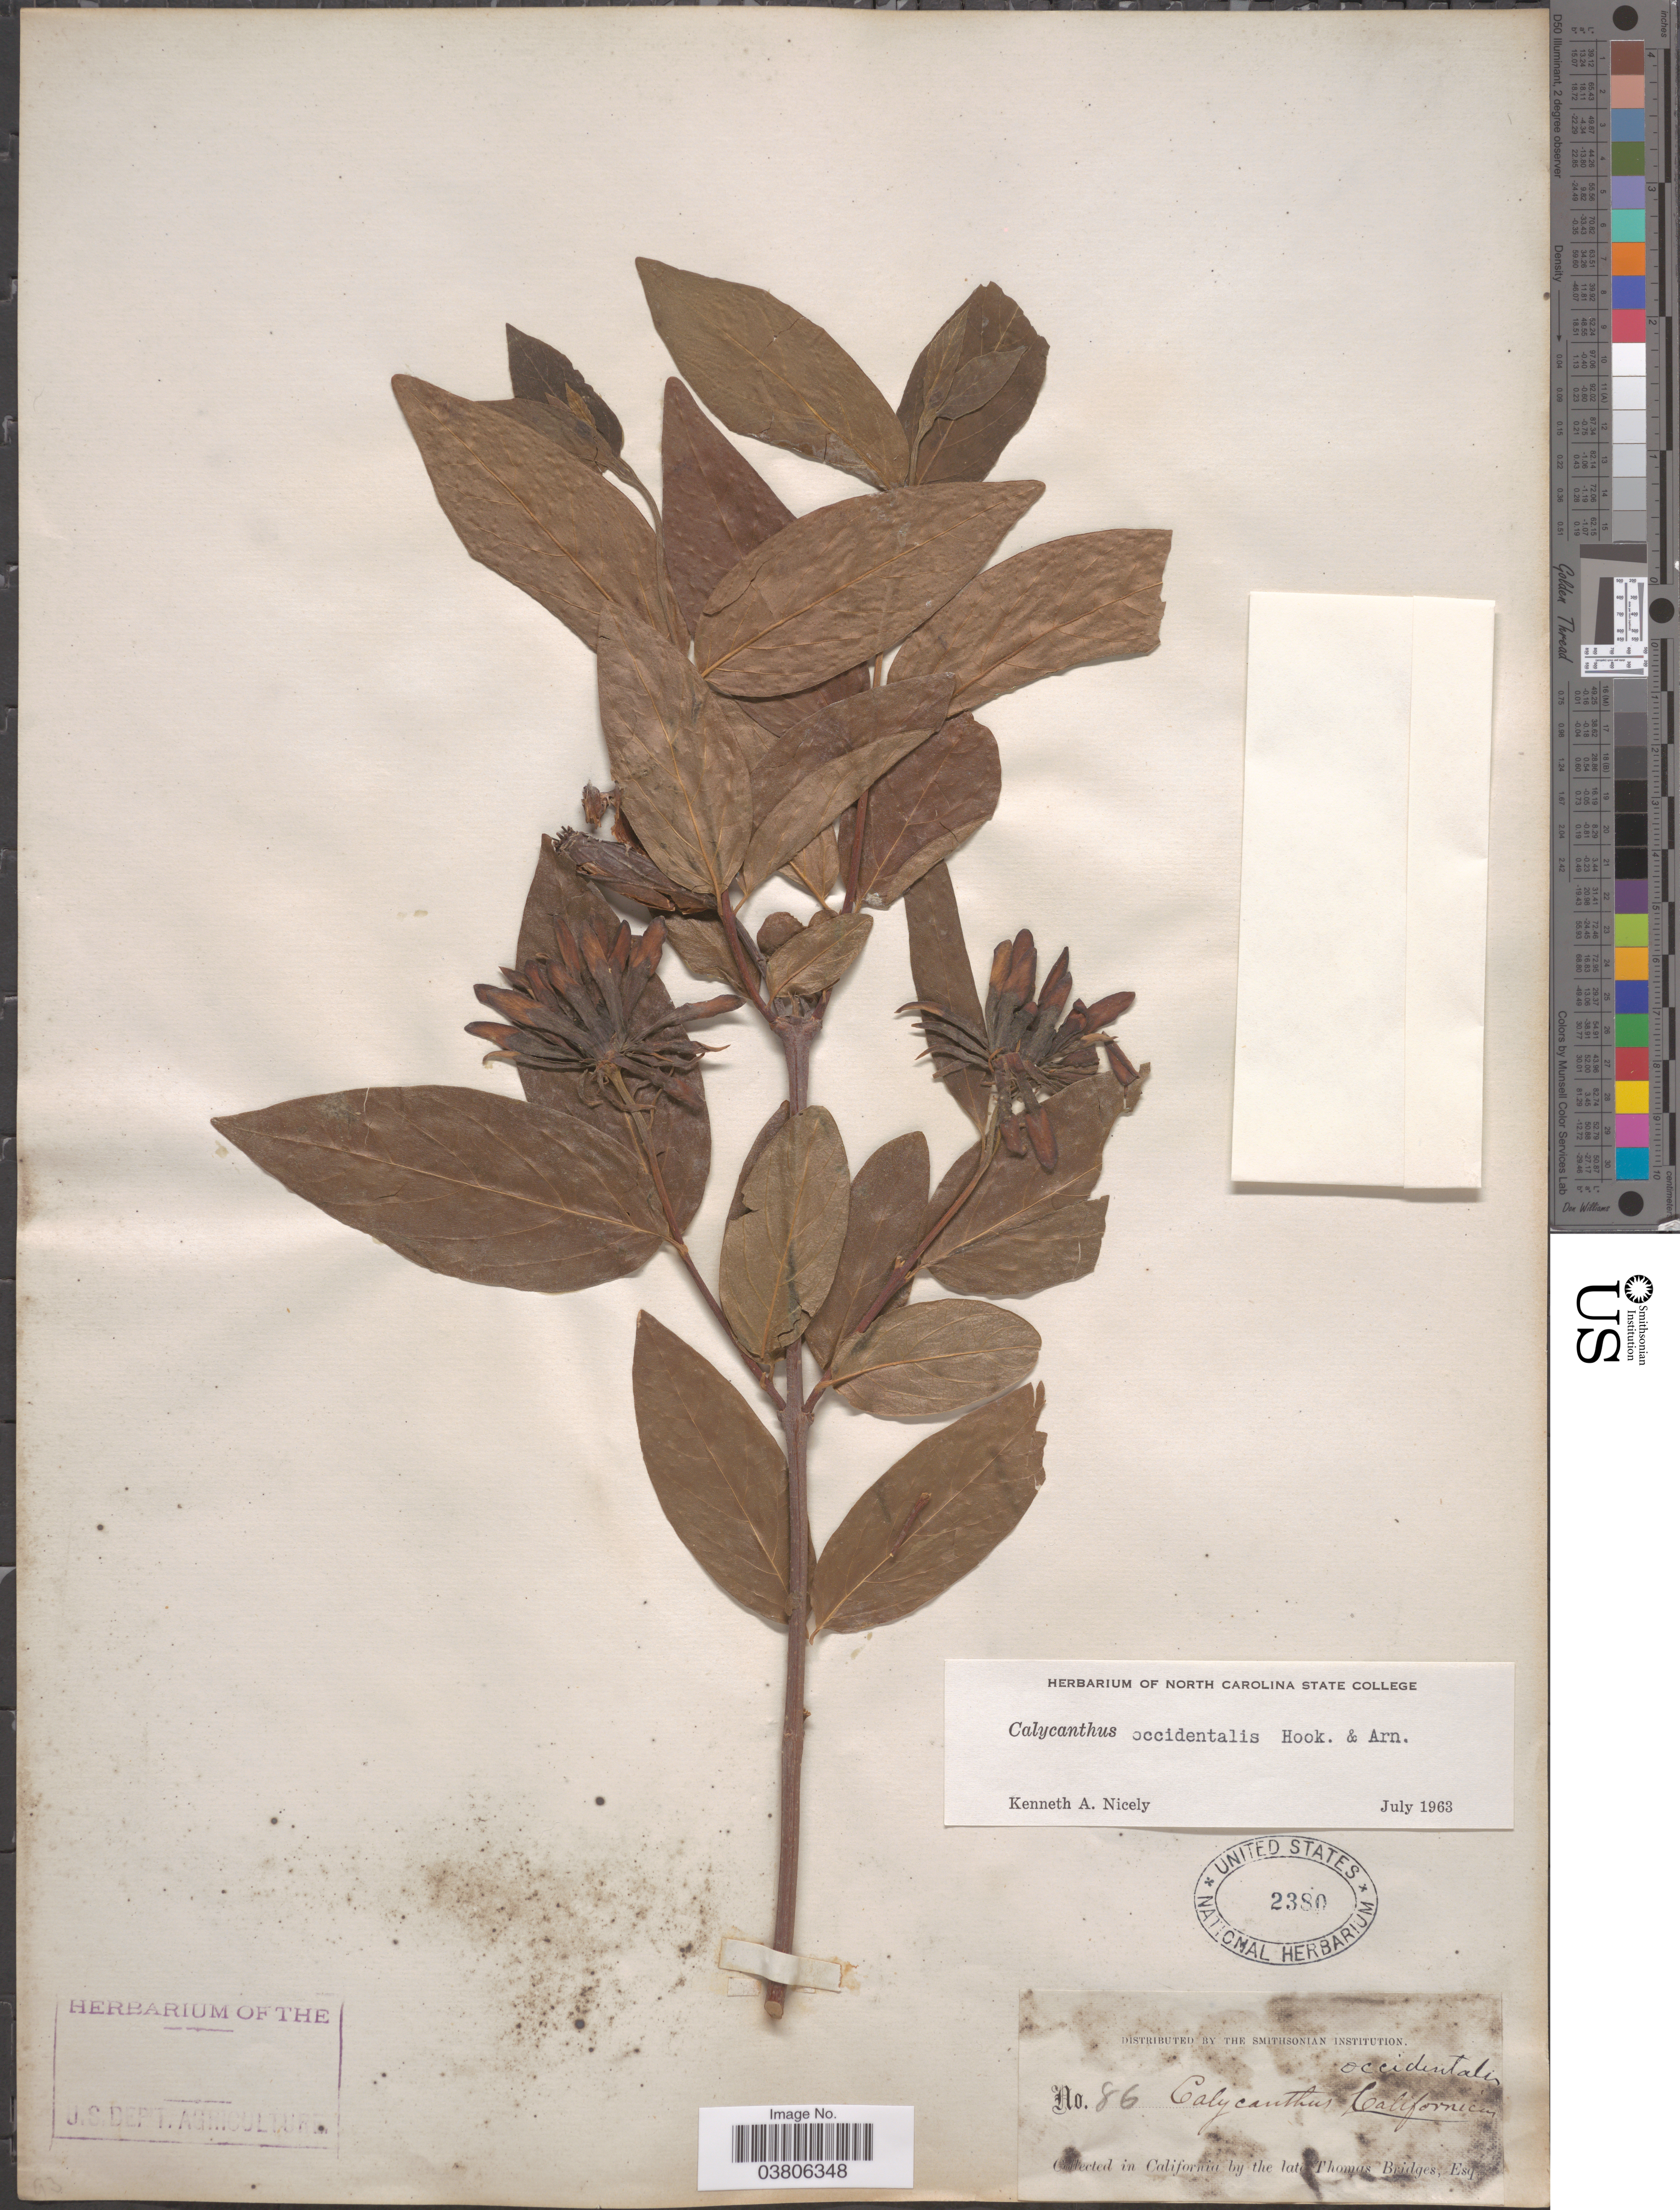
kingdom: Plantae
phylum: Tracheophyta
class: Magnoliopsida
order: Laurales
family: Calycanthaceae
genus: Calycanthus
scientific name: Calycanthus occidentalis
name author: Hook. & Arn.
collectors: T. Bridges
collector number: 86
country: United States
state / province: California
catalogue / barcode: US 2380